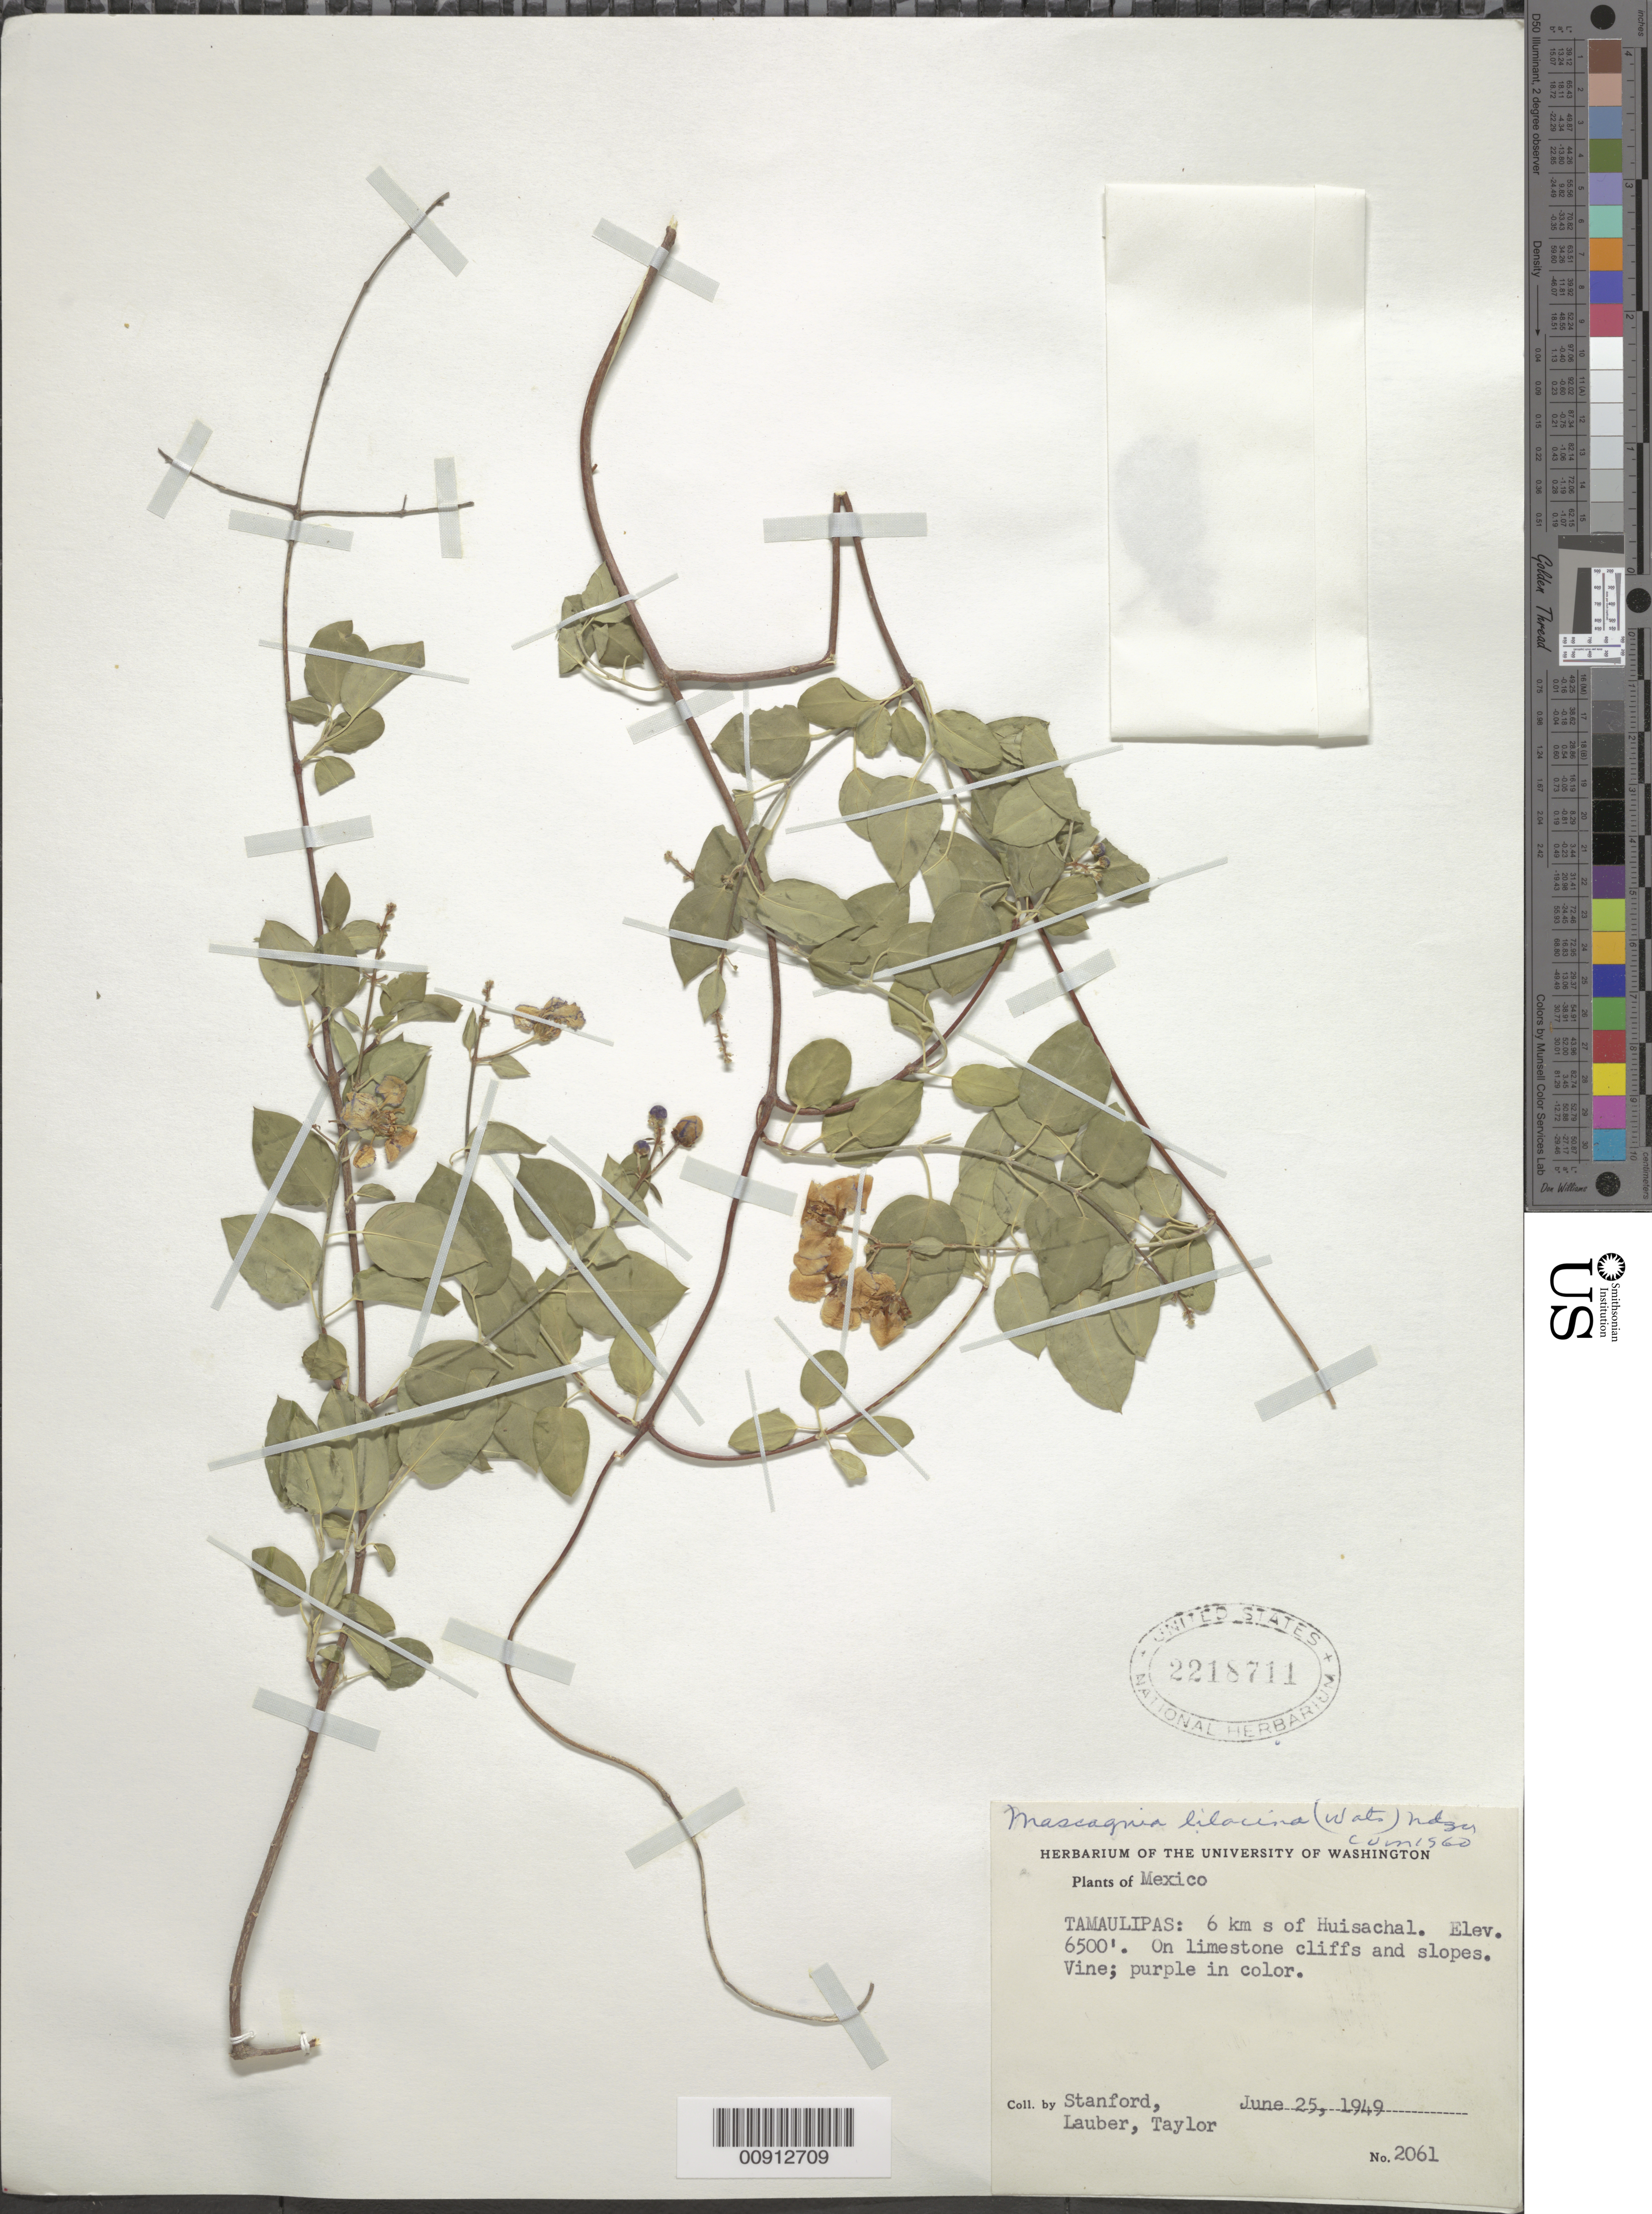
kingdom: Plantae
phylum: Tracheophyta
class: Magnoliopsida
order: Malpighiales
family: Malpighiaceae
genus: Mascagnia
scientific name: Mascagnia lilacina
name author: (S. Watson) Nied.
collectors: -. Stanford, Lauber, -- & -- Taylor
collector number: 2061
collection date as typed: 25 Jun 1949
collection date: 1949-06-25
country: Mexico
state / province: Tamaulipas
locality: Tamaulipas, 6 km S of Huisachal.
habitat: On limestone cliffs and slopes.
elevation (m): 1981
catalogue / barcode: US 2218711